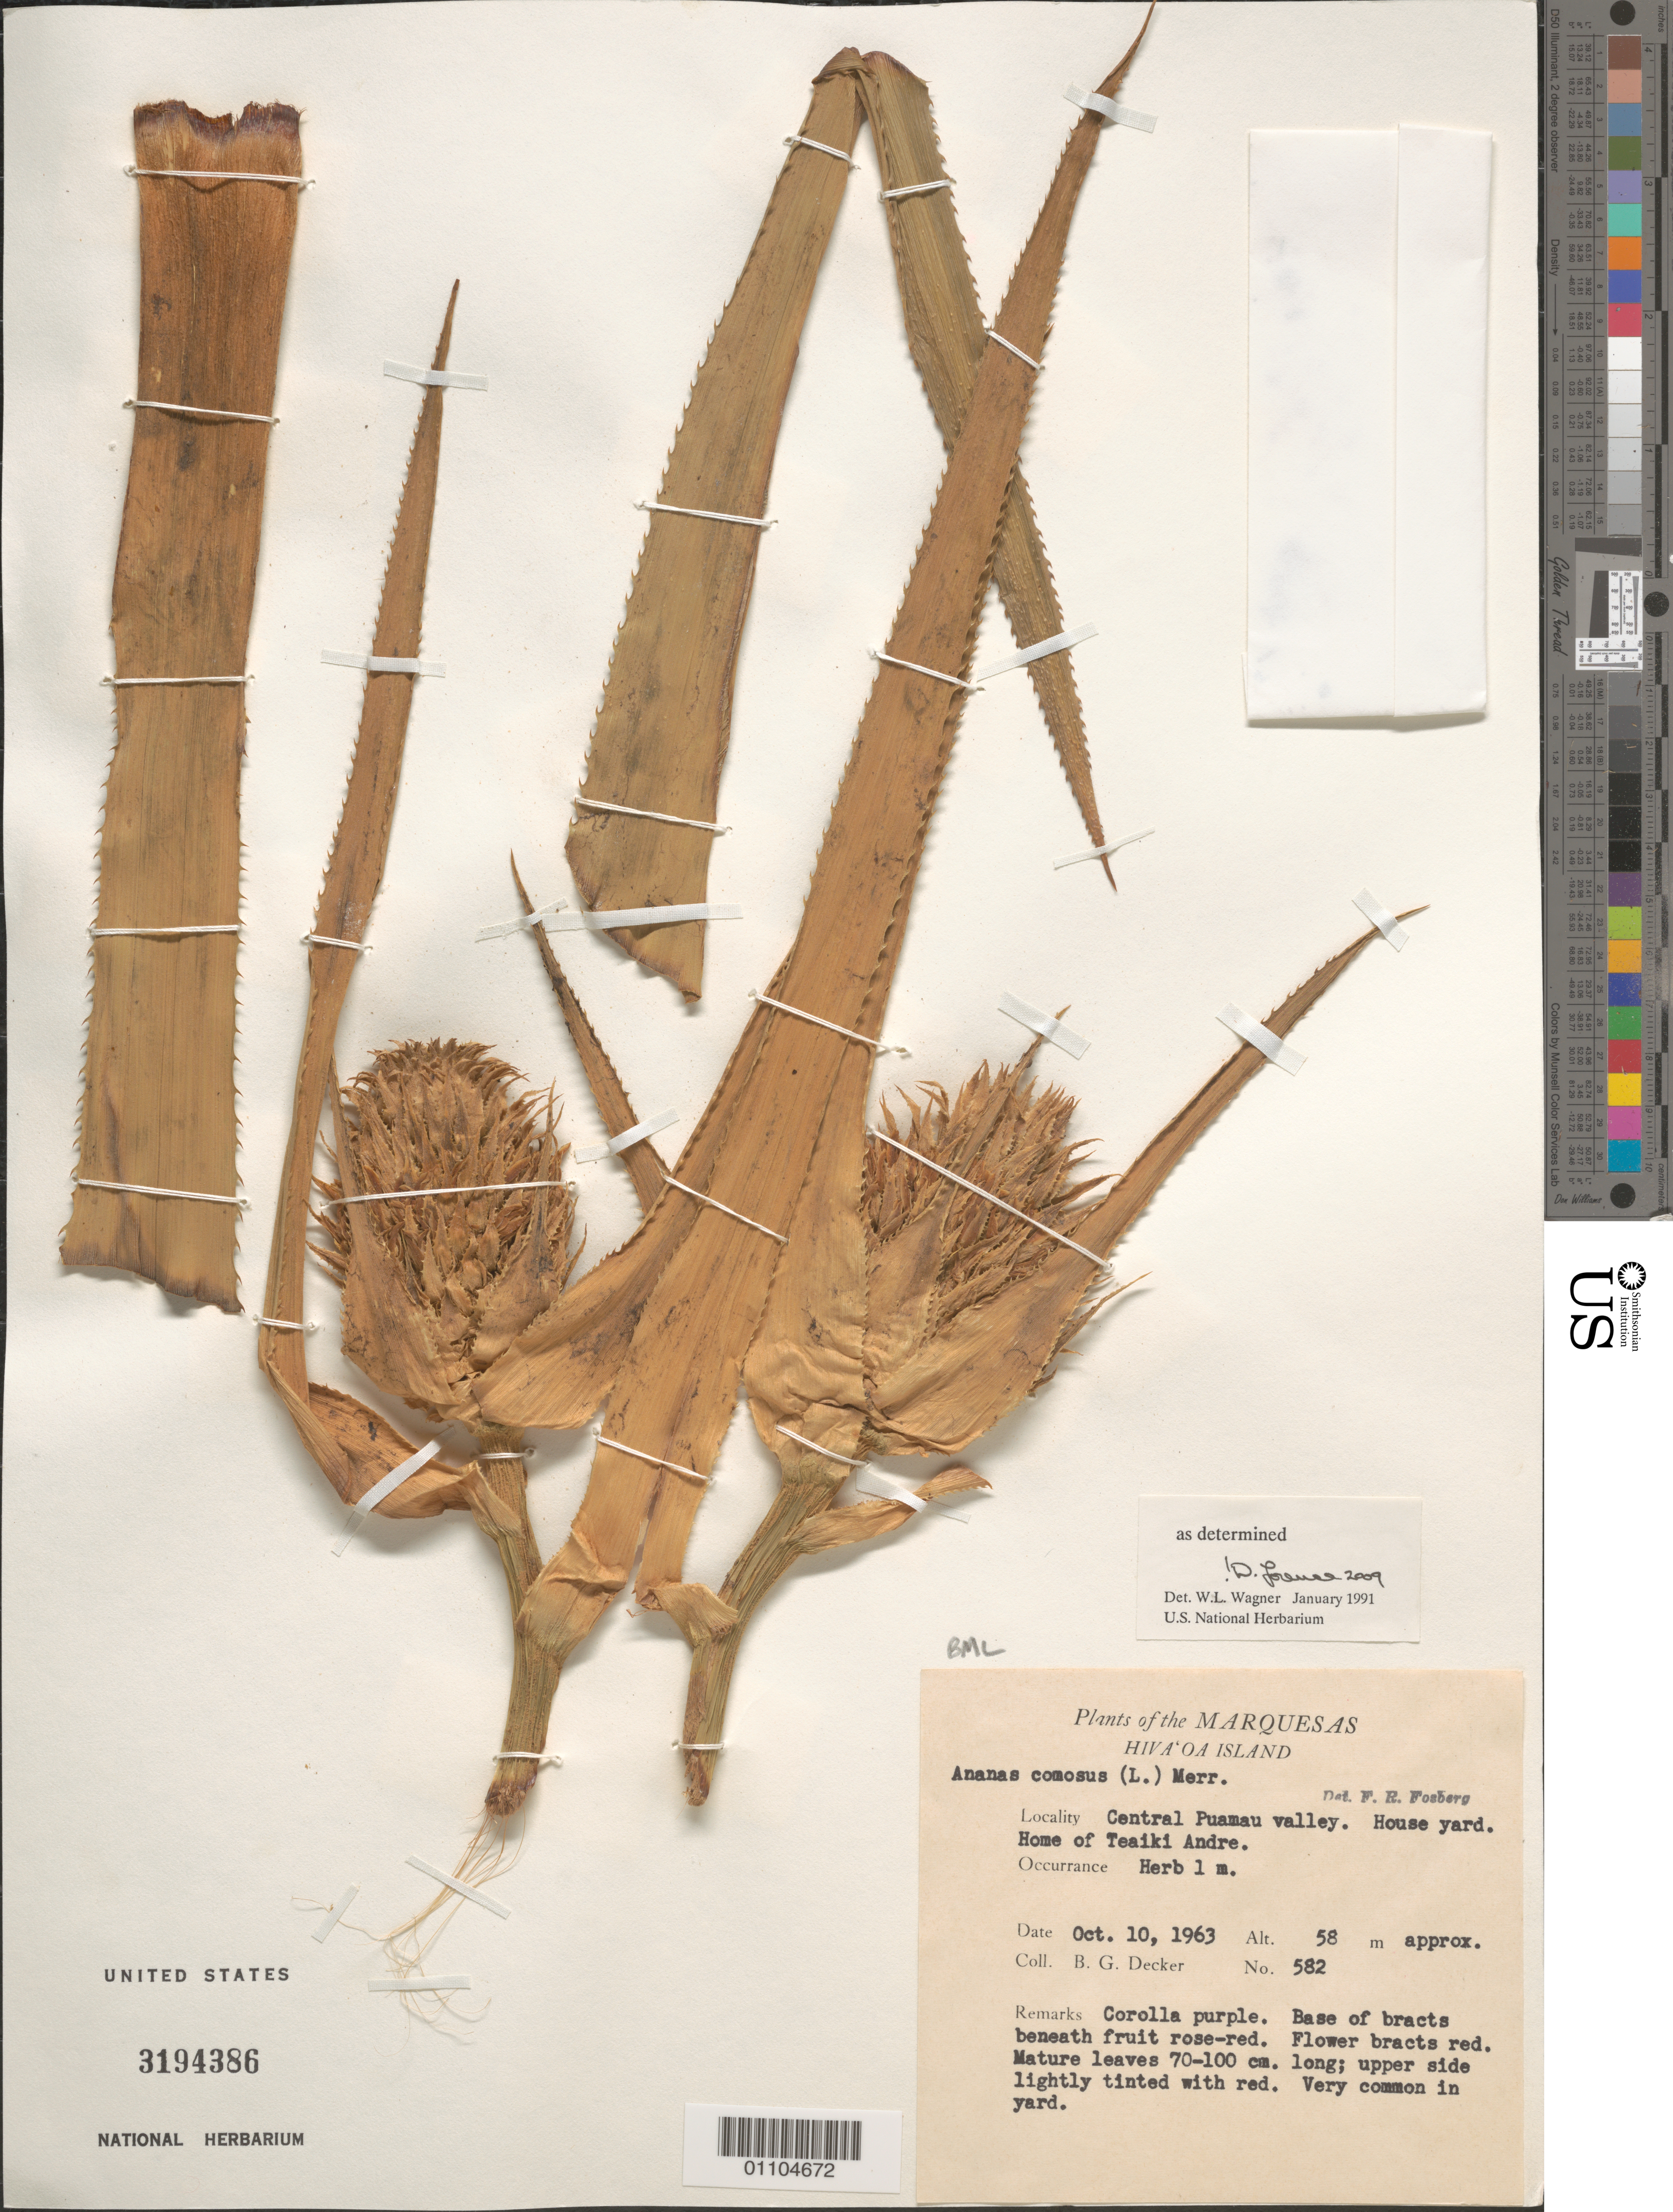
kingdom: Plantae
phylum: Tracheophyta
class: Liliopsida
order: Poales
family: Bromeliaceae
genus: Ananas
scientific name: Ananas comosus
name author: (L.) Merr.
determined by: Wagner, W. L., (BOT), Smithsonian Institution - National Museum of Natural History (UNITED STATES)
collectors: B. G. Decker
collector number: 582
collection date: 1963-10-10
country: French Polynesia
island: Hiva Oa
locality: central Puamau Valley, house yard, home of Teaiki Andre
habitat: Planted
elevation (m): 58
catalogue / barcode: US 3194386